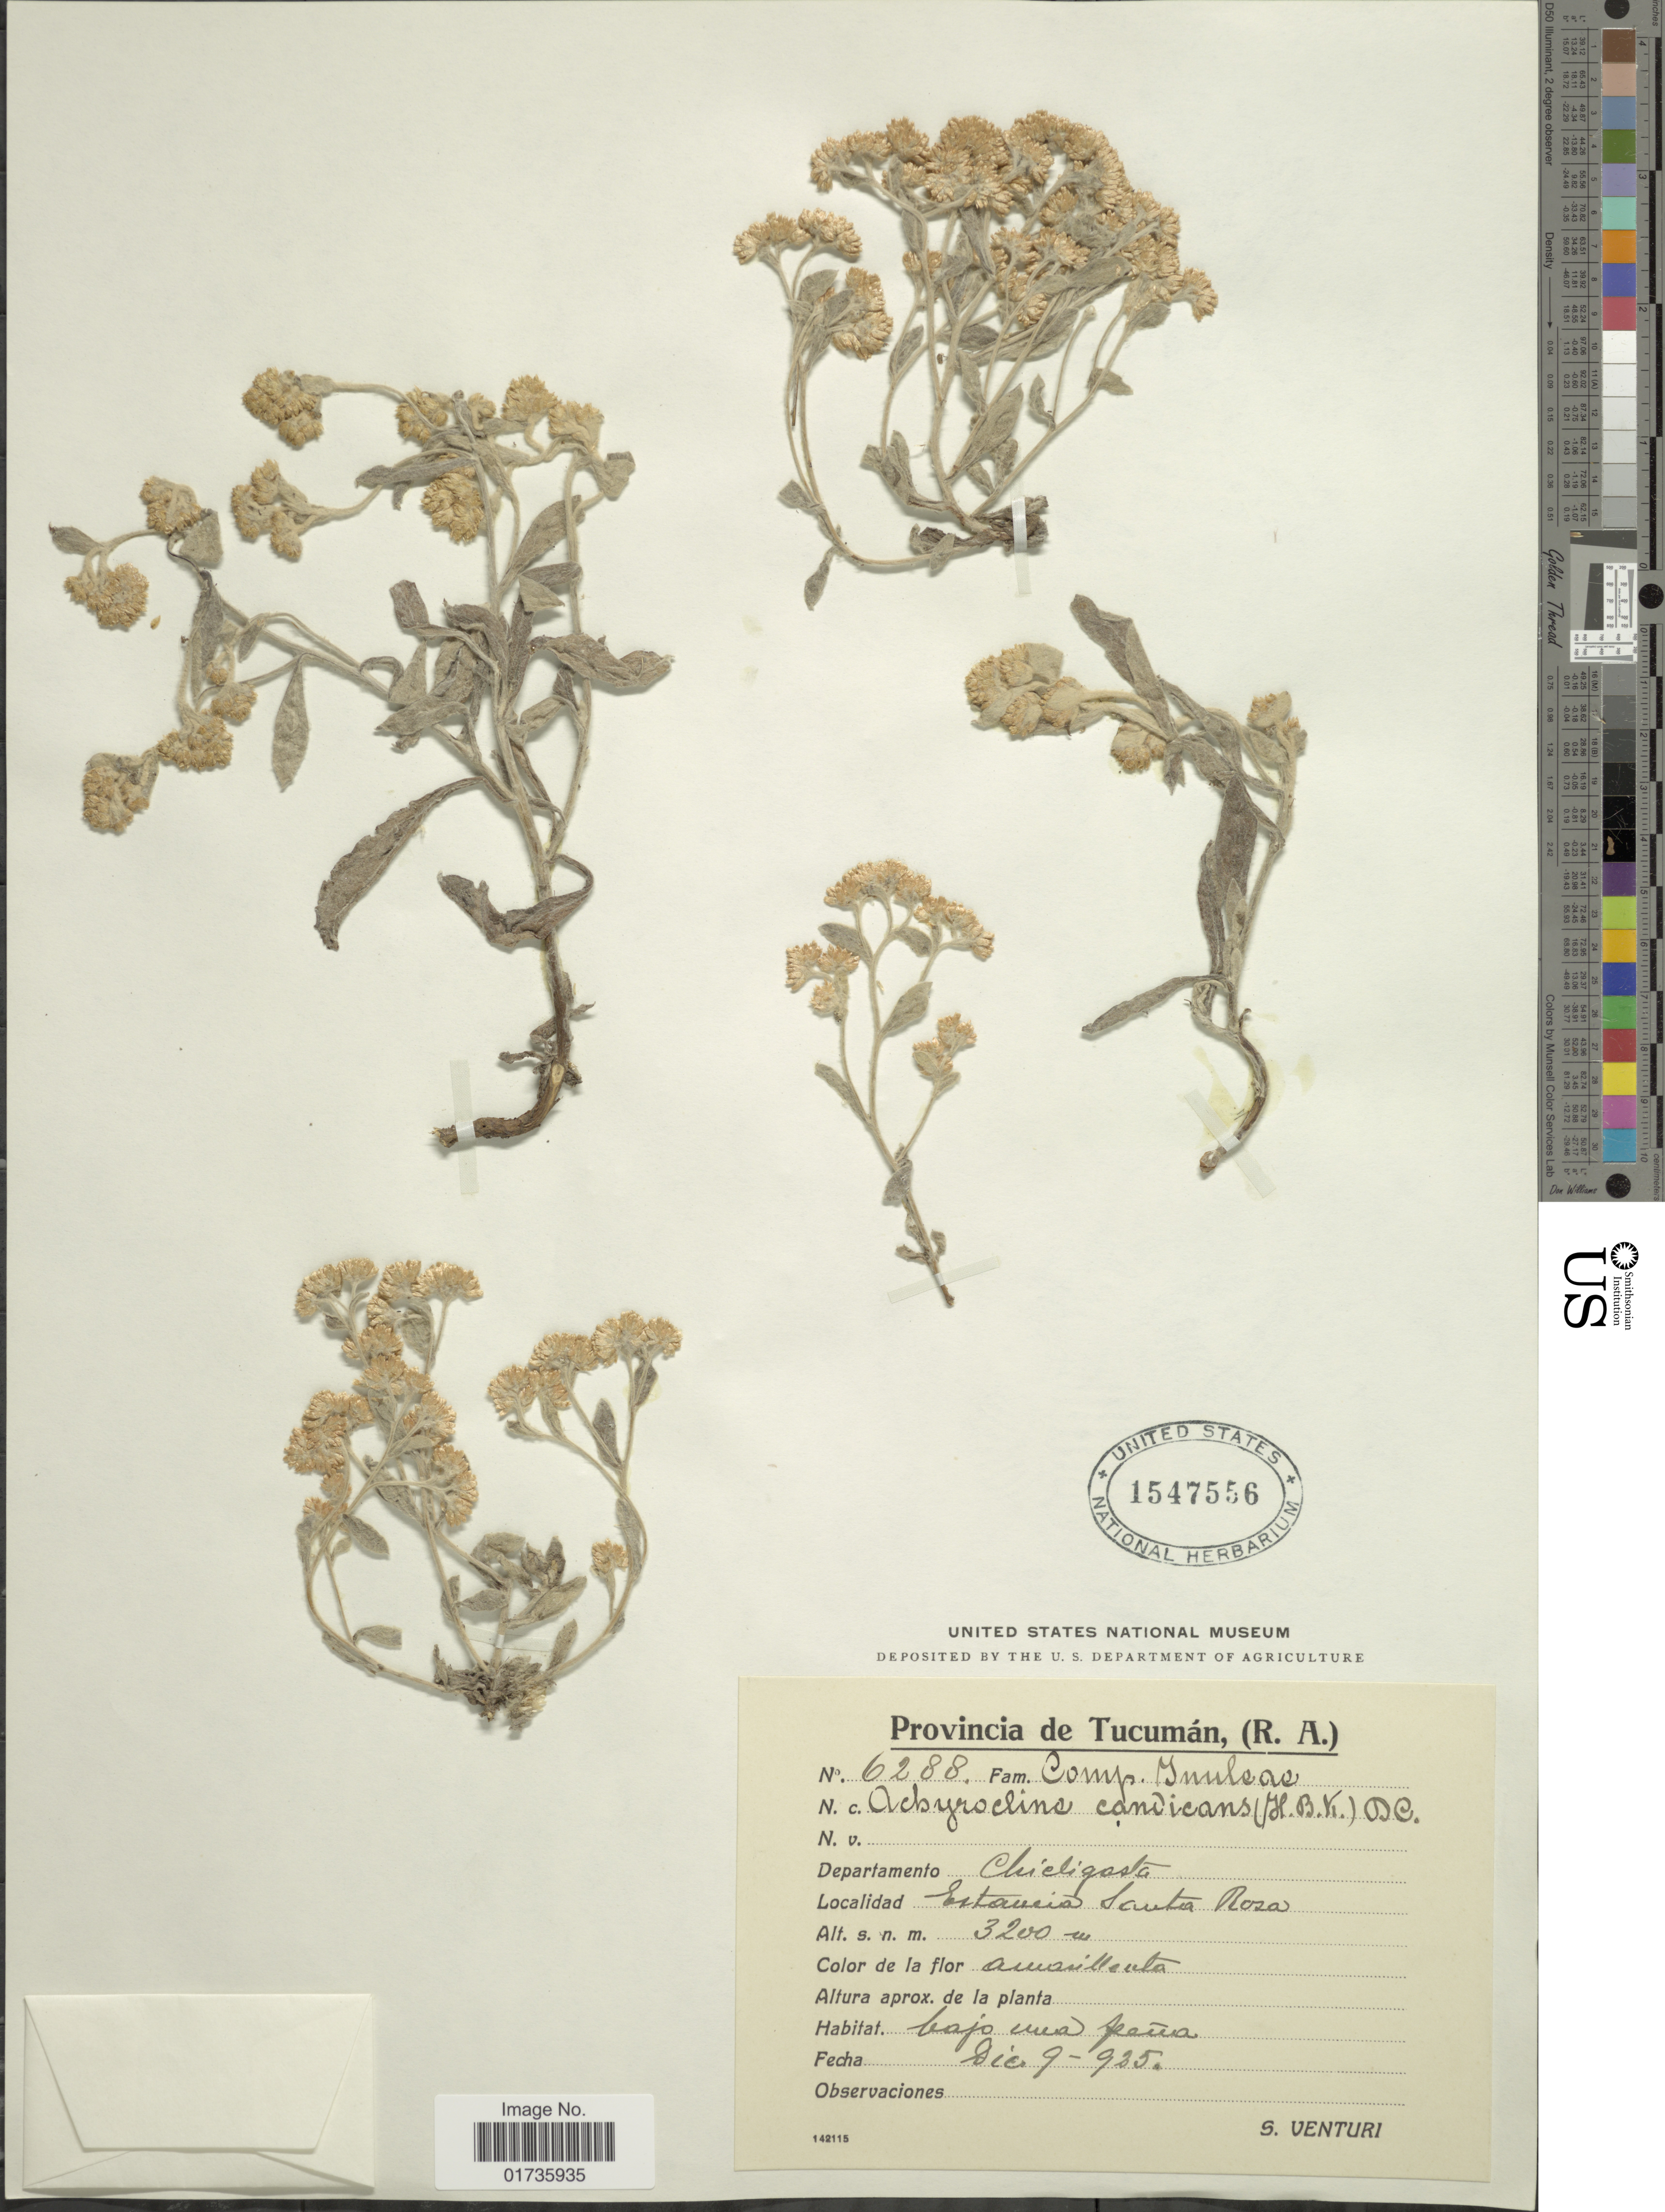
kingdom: Plantae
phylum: Tracheophyta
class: Magnoliopsida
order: Asterales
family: Asteraceae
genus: Achyrocline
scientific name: Achyrocline tomentosa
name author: Rusby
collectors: S. Venturi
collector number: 6288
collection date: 1925-12-09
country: Argentina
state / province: Tucuman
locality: (R.A.),Departamento Chicligasta, Estancia Santa Rosa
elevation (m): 3200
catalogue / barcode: US 1547556